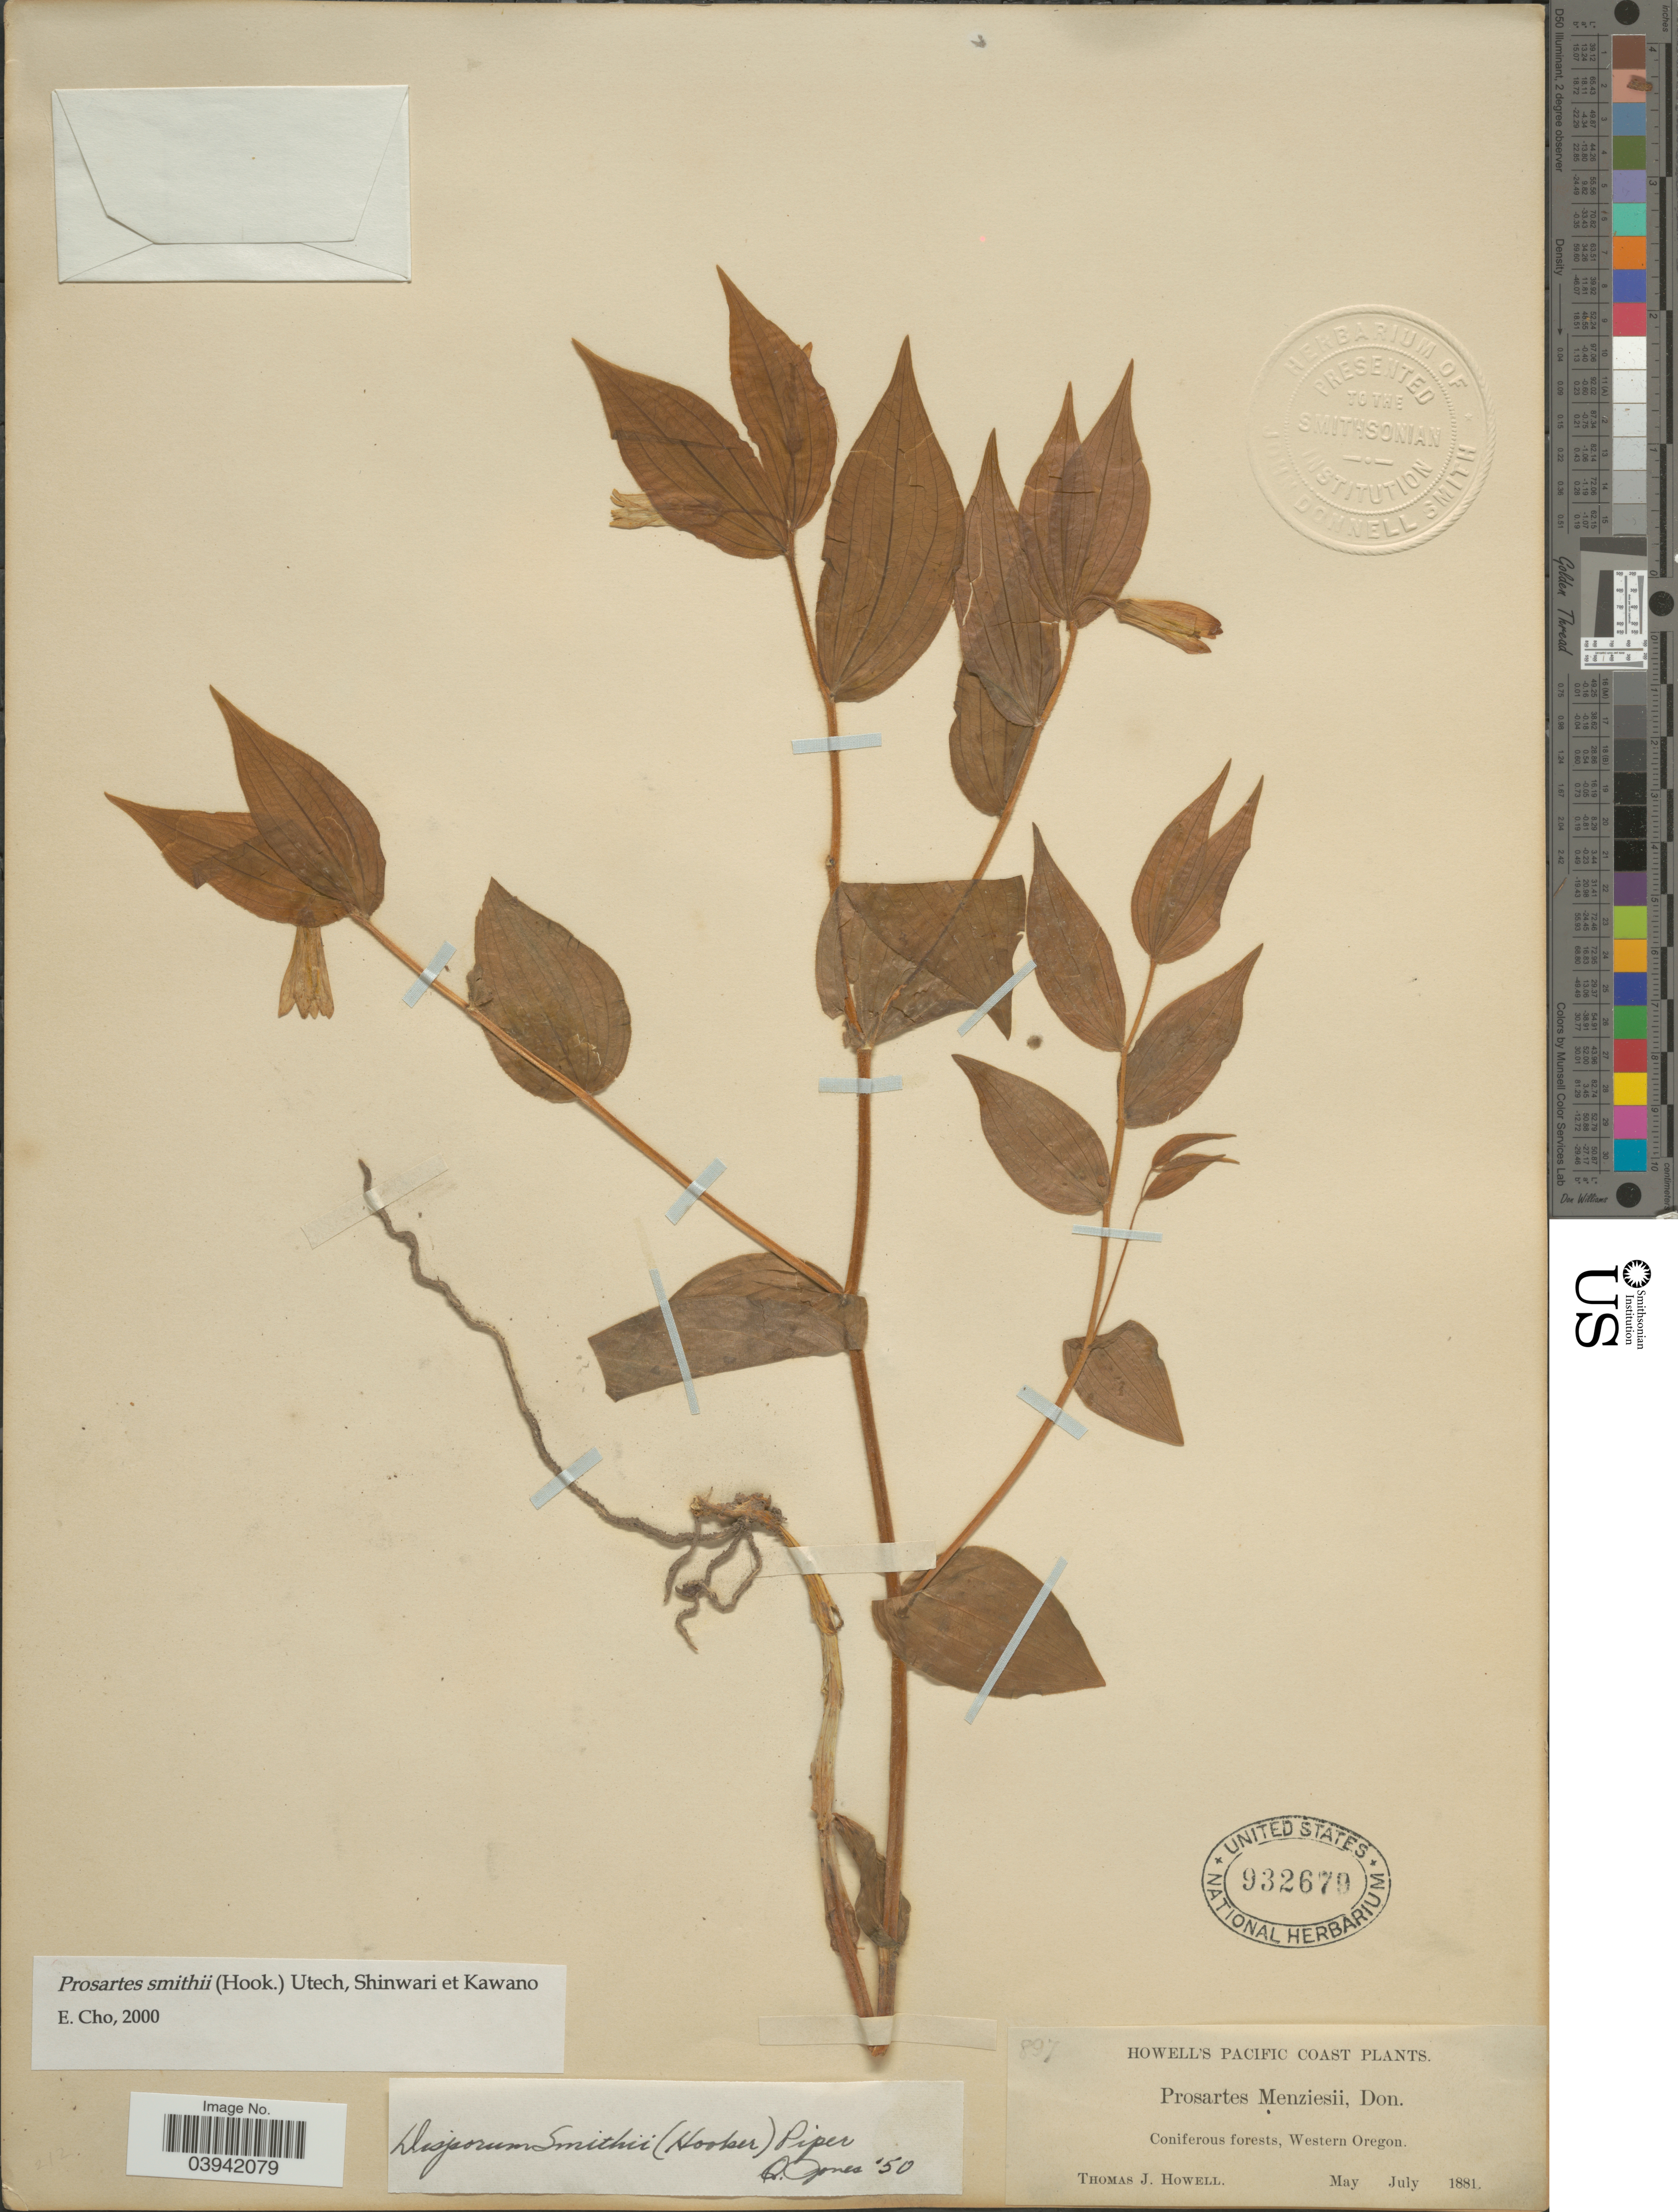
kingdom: Plantae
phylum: Tracheophyta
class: Liliopsida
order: Liliales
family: Liliaceae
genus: Prosartes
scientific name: Prosartes smithii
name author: (Hook.) Utech et al.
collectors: T. J. Howell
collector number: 897?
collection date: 1881-05/1881-07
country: United States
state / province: Oregon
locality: Pacific Coast. Western Oregon.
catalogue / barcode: US 932679